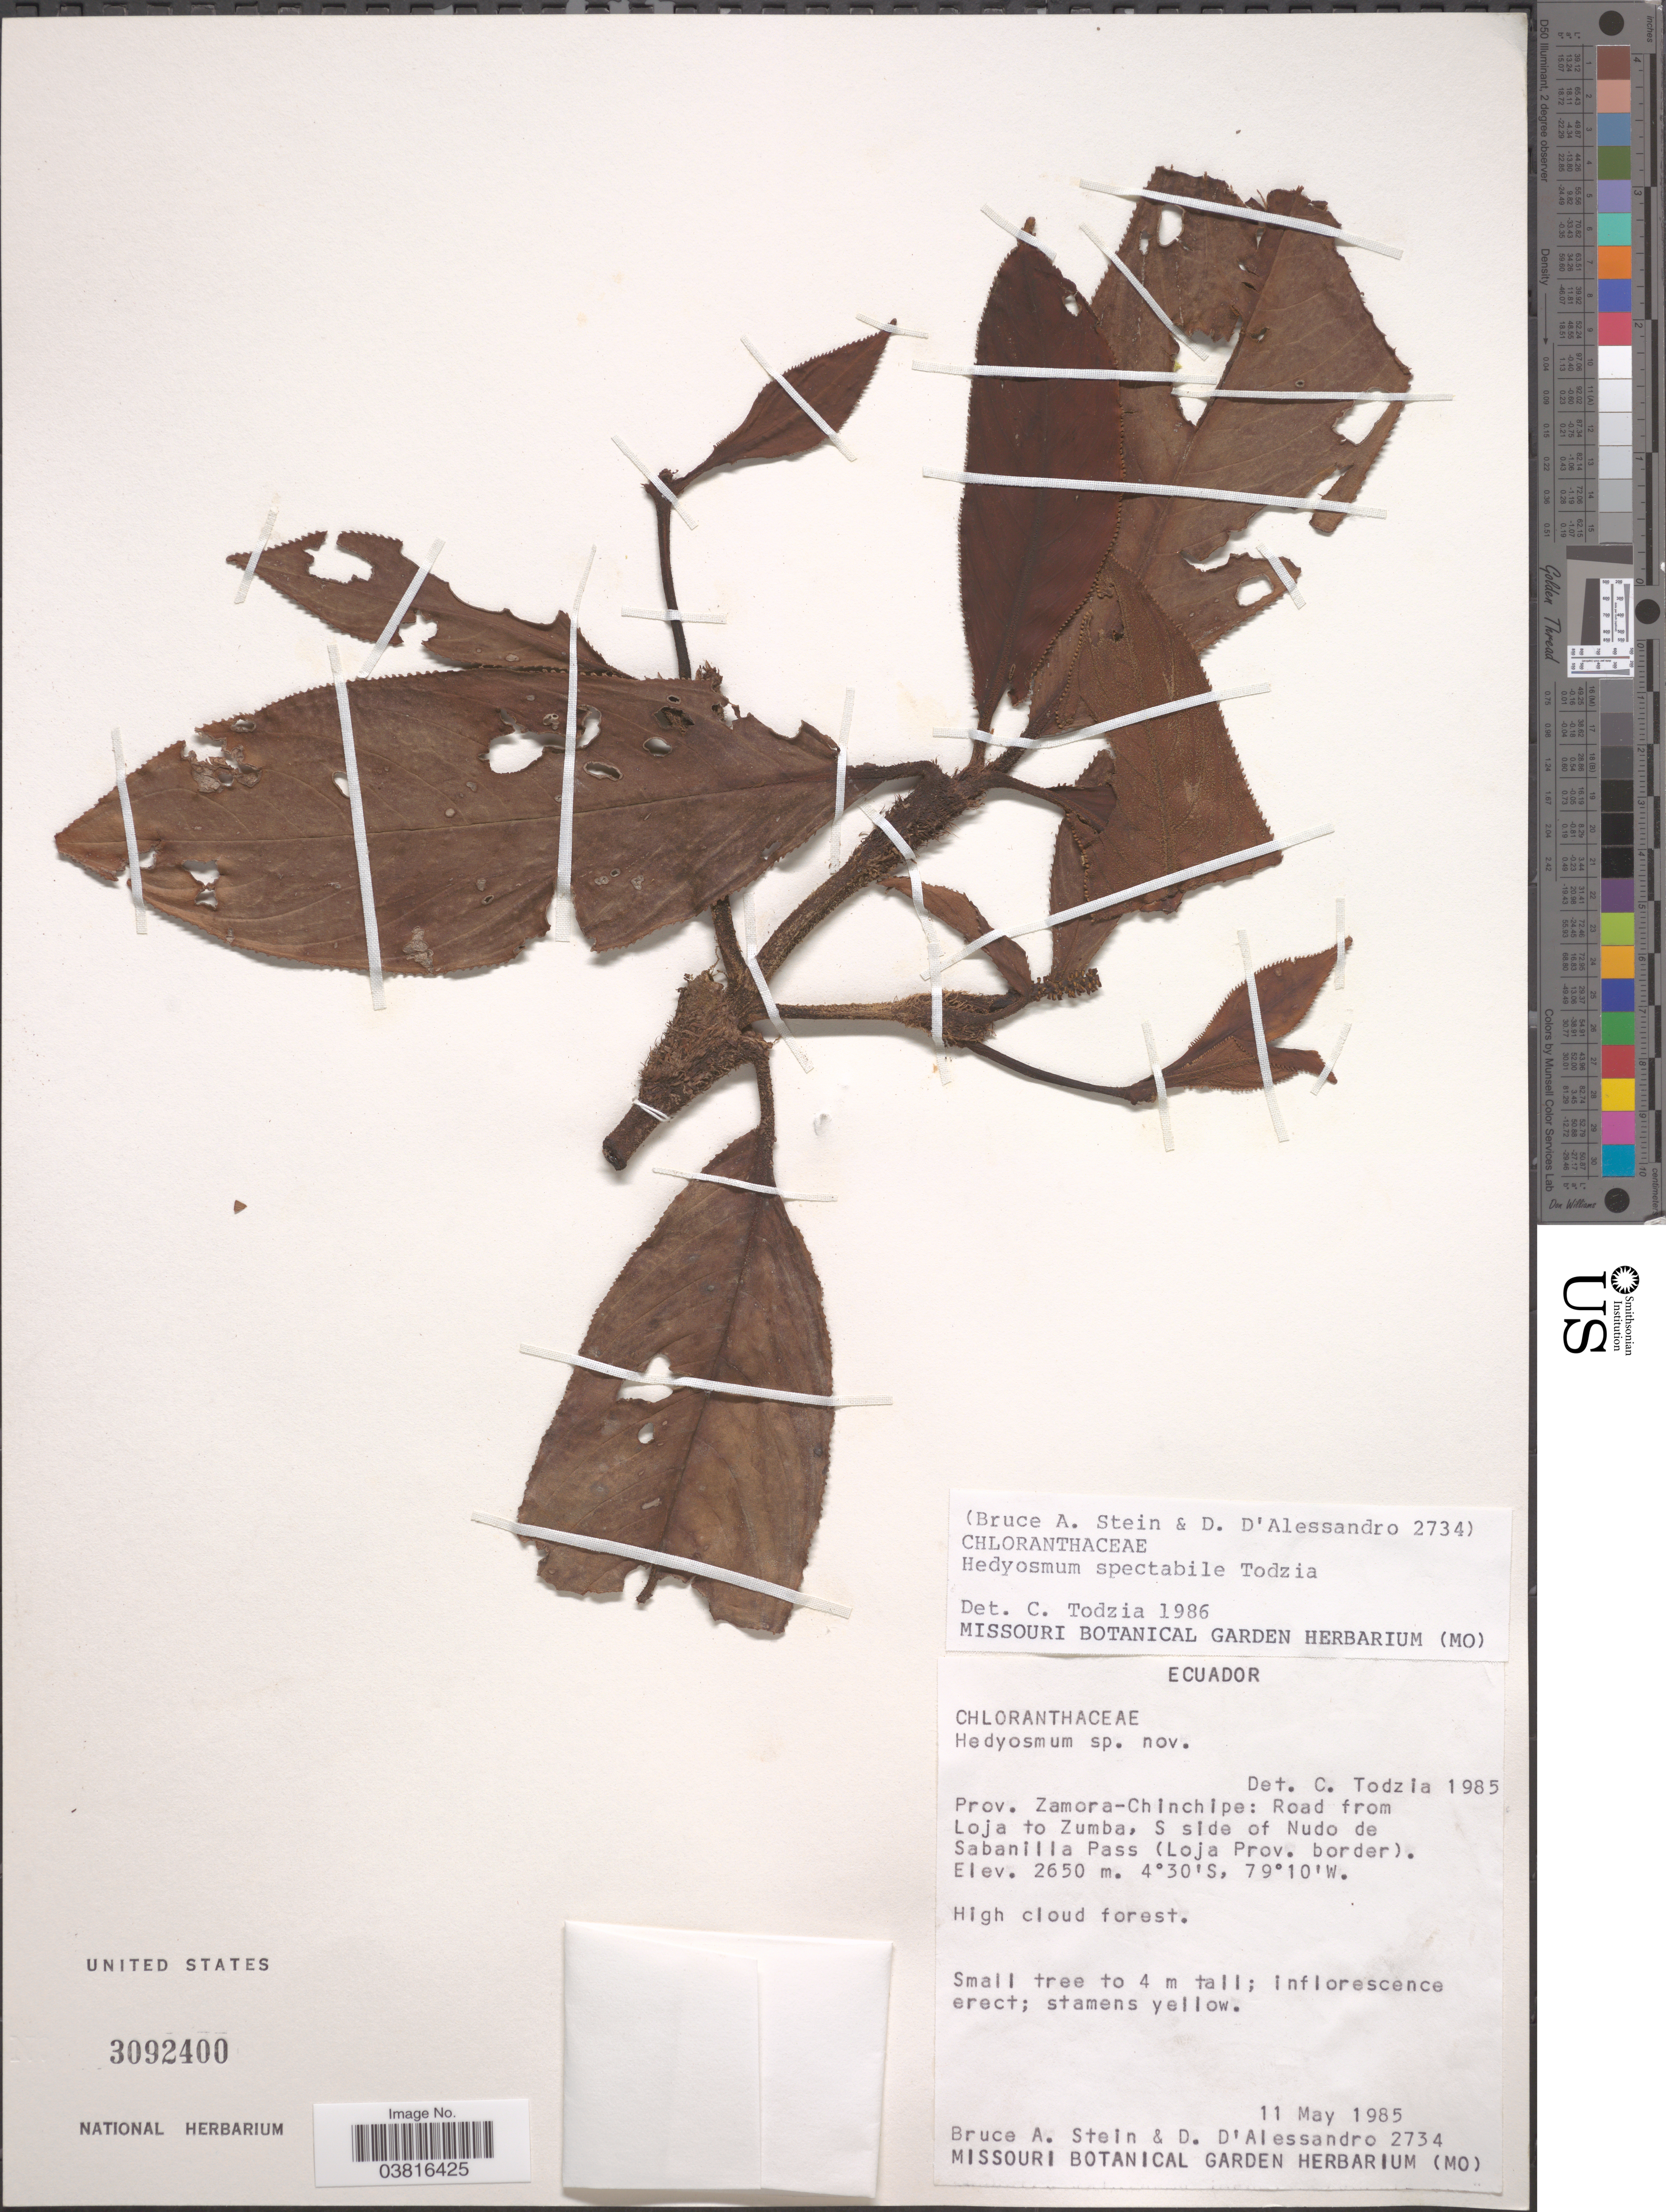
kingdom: Plantae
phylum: Tracheophyta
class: Magnoliopsida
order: Chloranthales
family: Chloranthaceae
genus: Hedyosmum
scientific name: Hedyosmum spectabile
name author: Todzia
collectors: B. A. Stein & D. D'alessandro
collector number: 2734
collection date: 1985-05-11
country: Ecuador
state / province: Zamora-Chinchipe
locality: Road from Loja to Zumba, S side of Nudo de Sabanilla Pass (Loja Prov. border).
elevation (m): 2650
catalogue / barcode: US 3092400